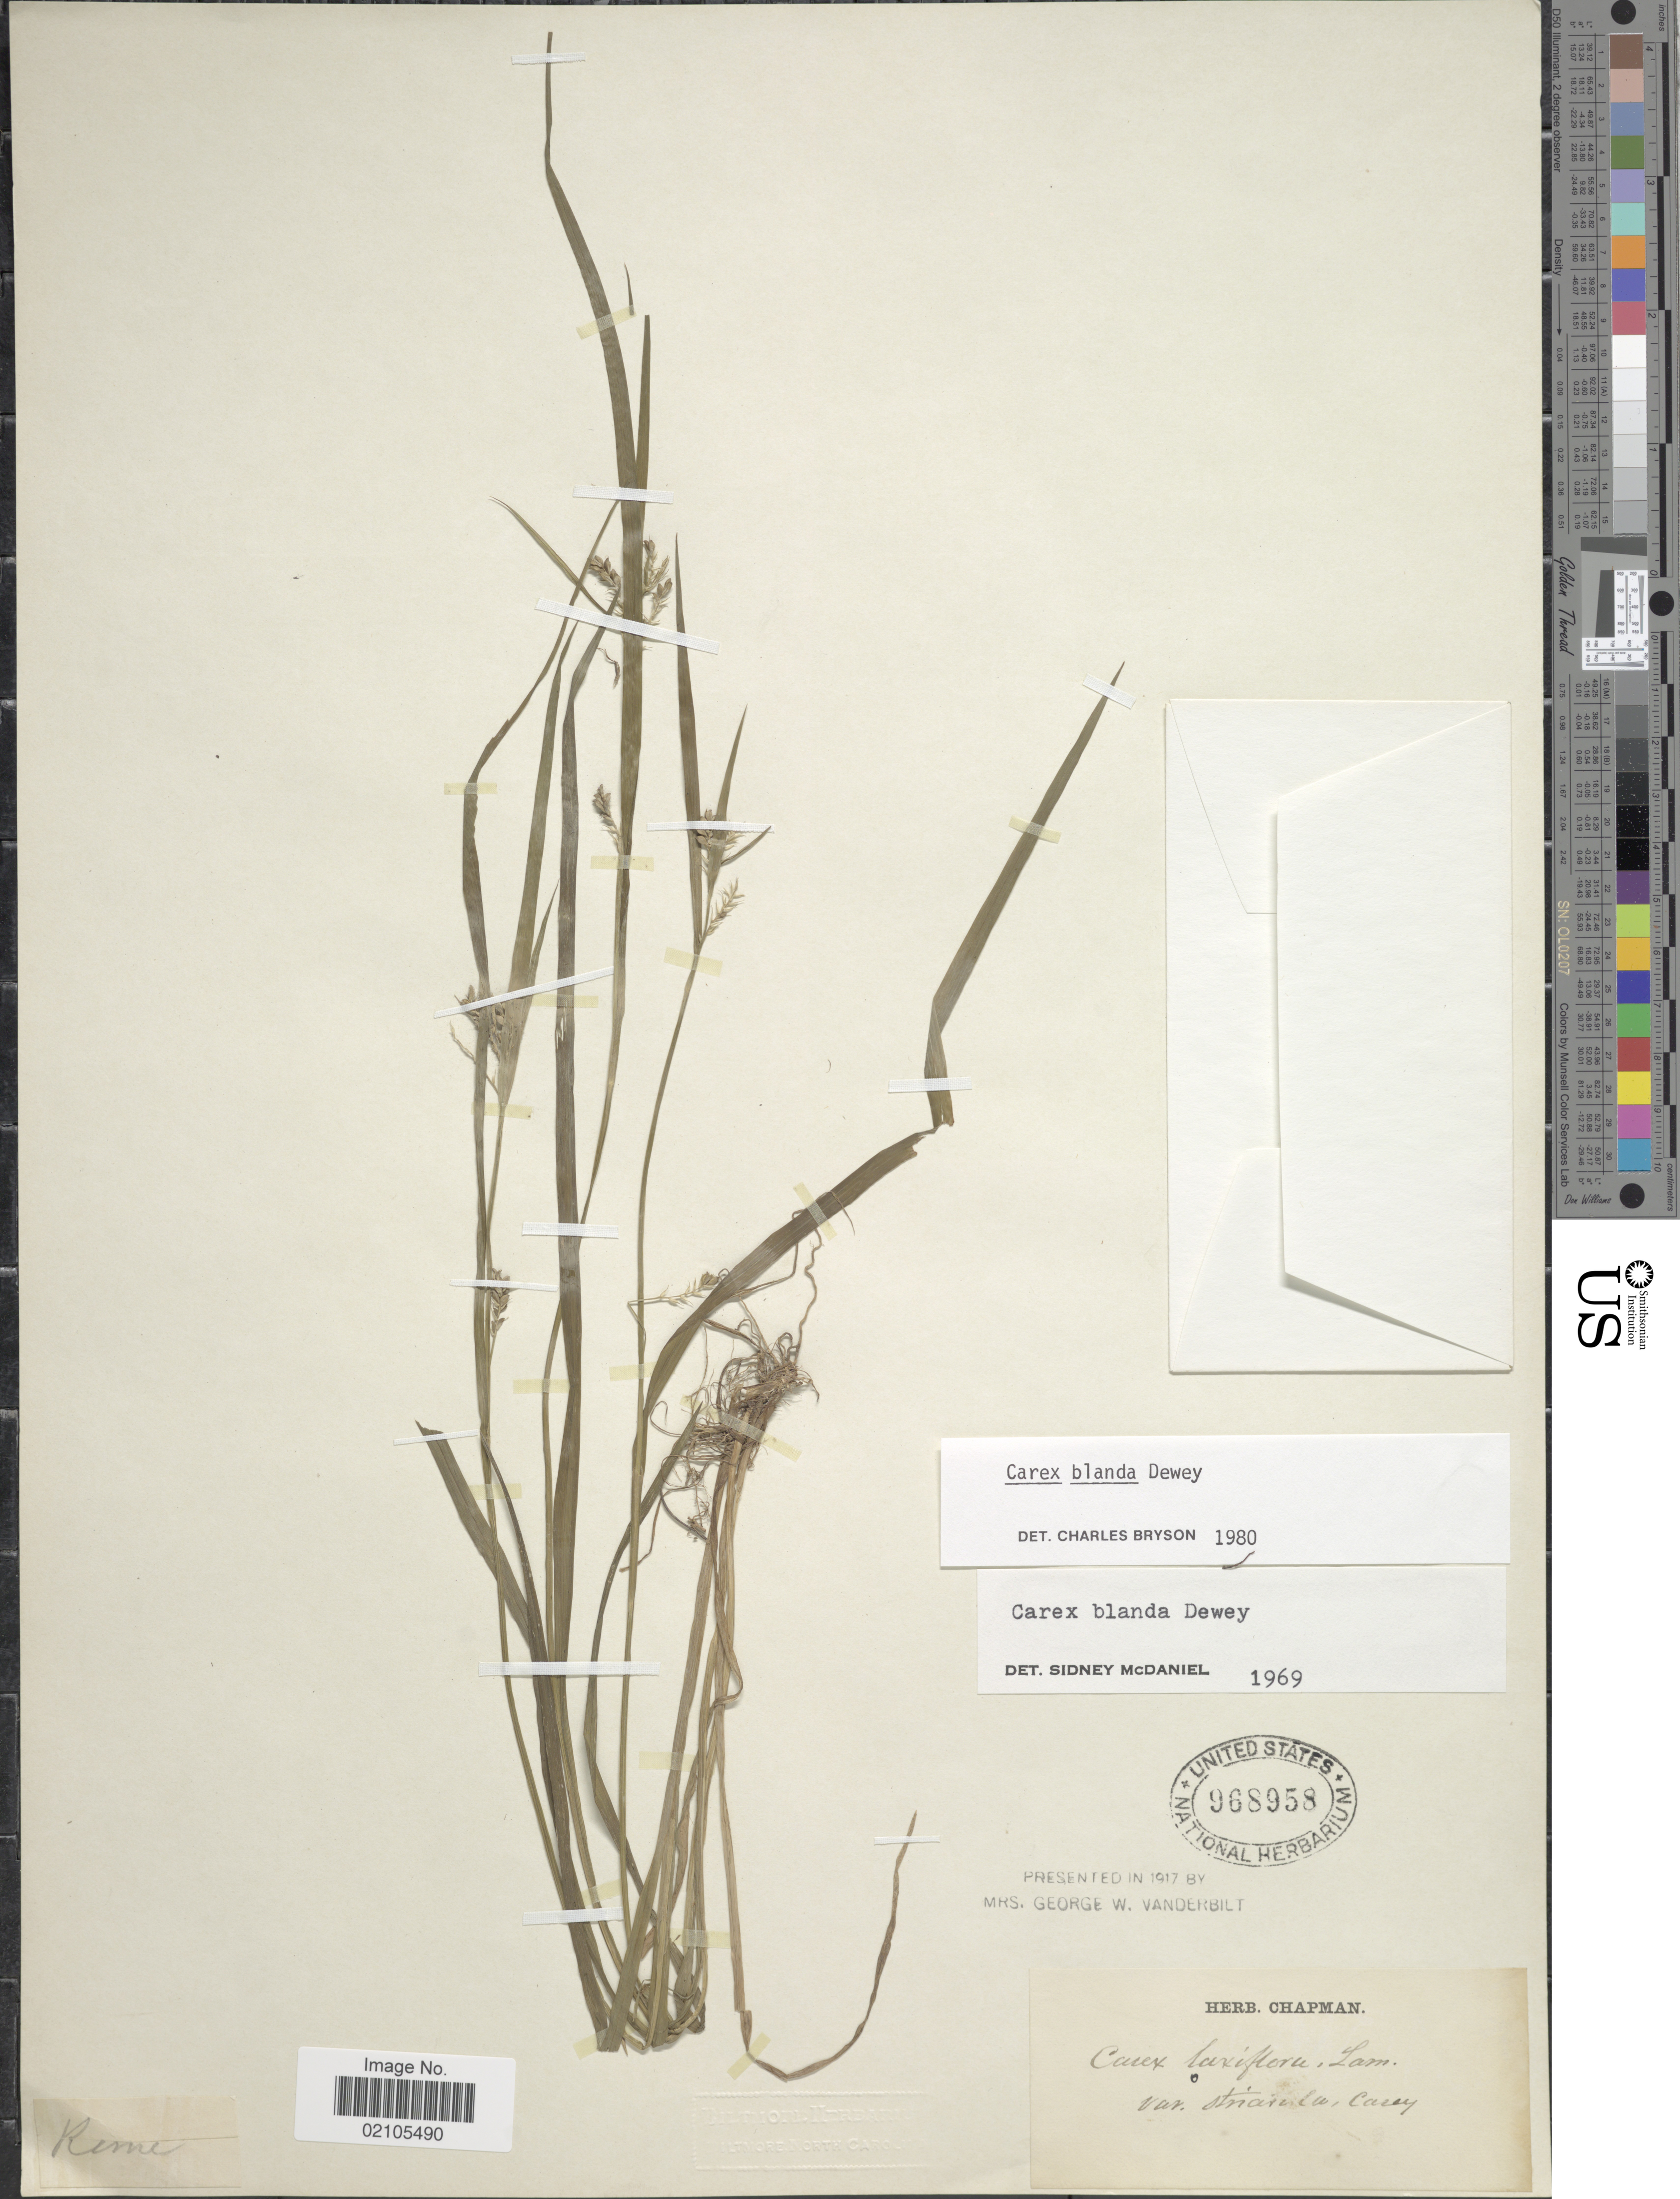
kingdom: Plantae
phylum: Tracheophyta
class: Liliopsida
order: Poales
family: Cyperaceae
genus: Carex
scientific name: Carex blanda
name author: Dewey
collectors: ex herb. Chapman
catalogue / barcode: US 968958